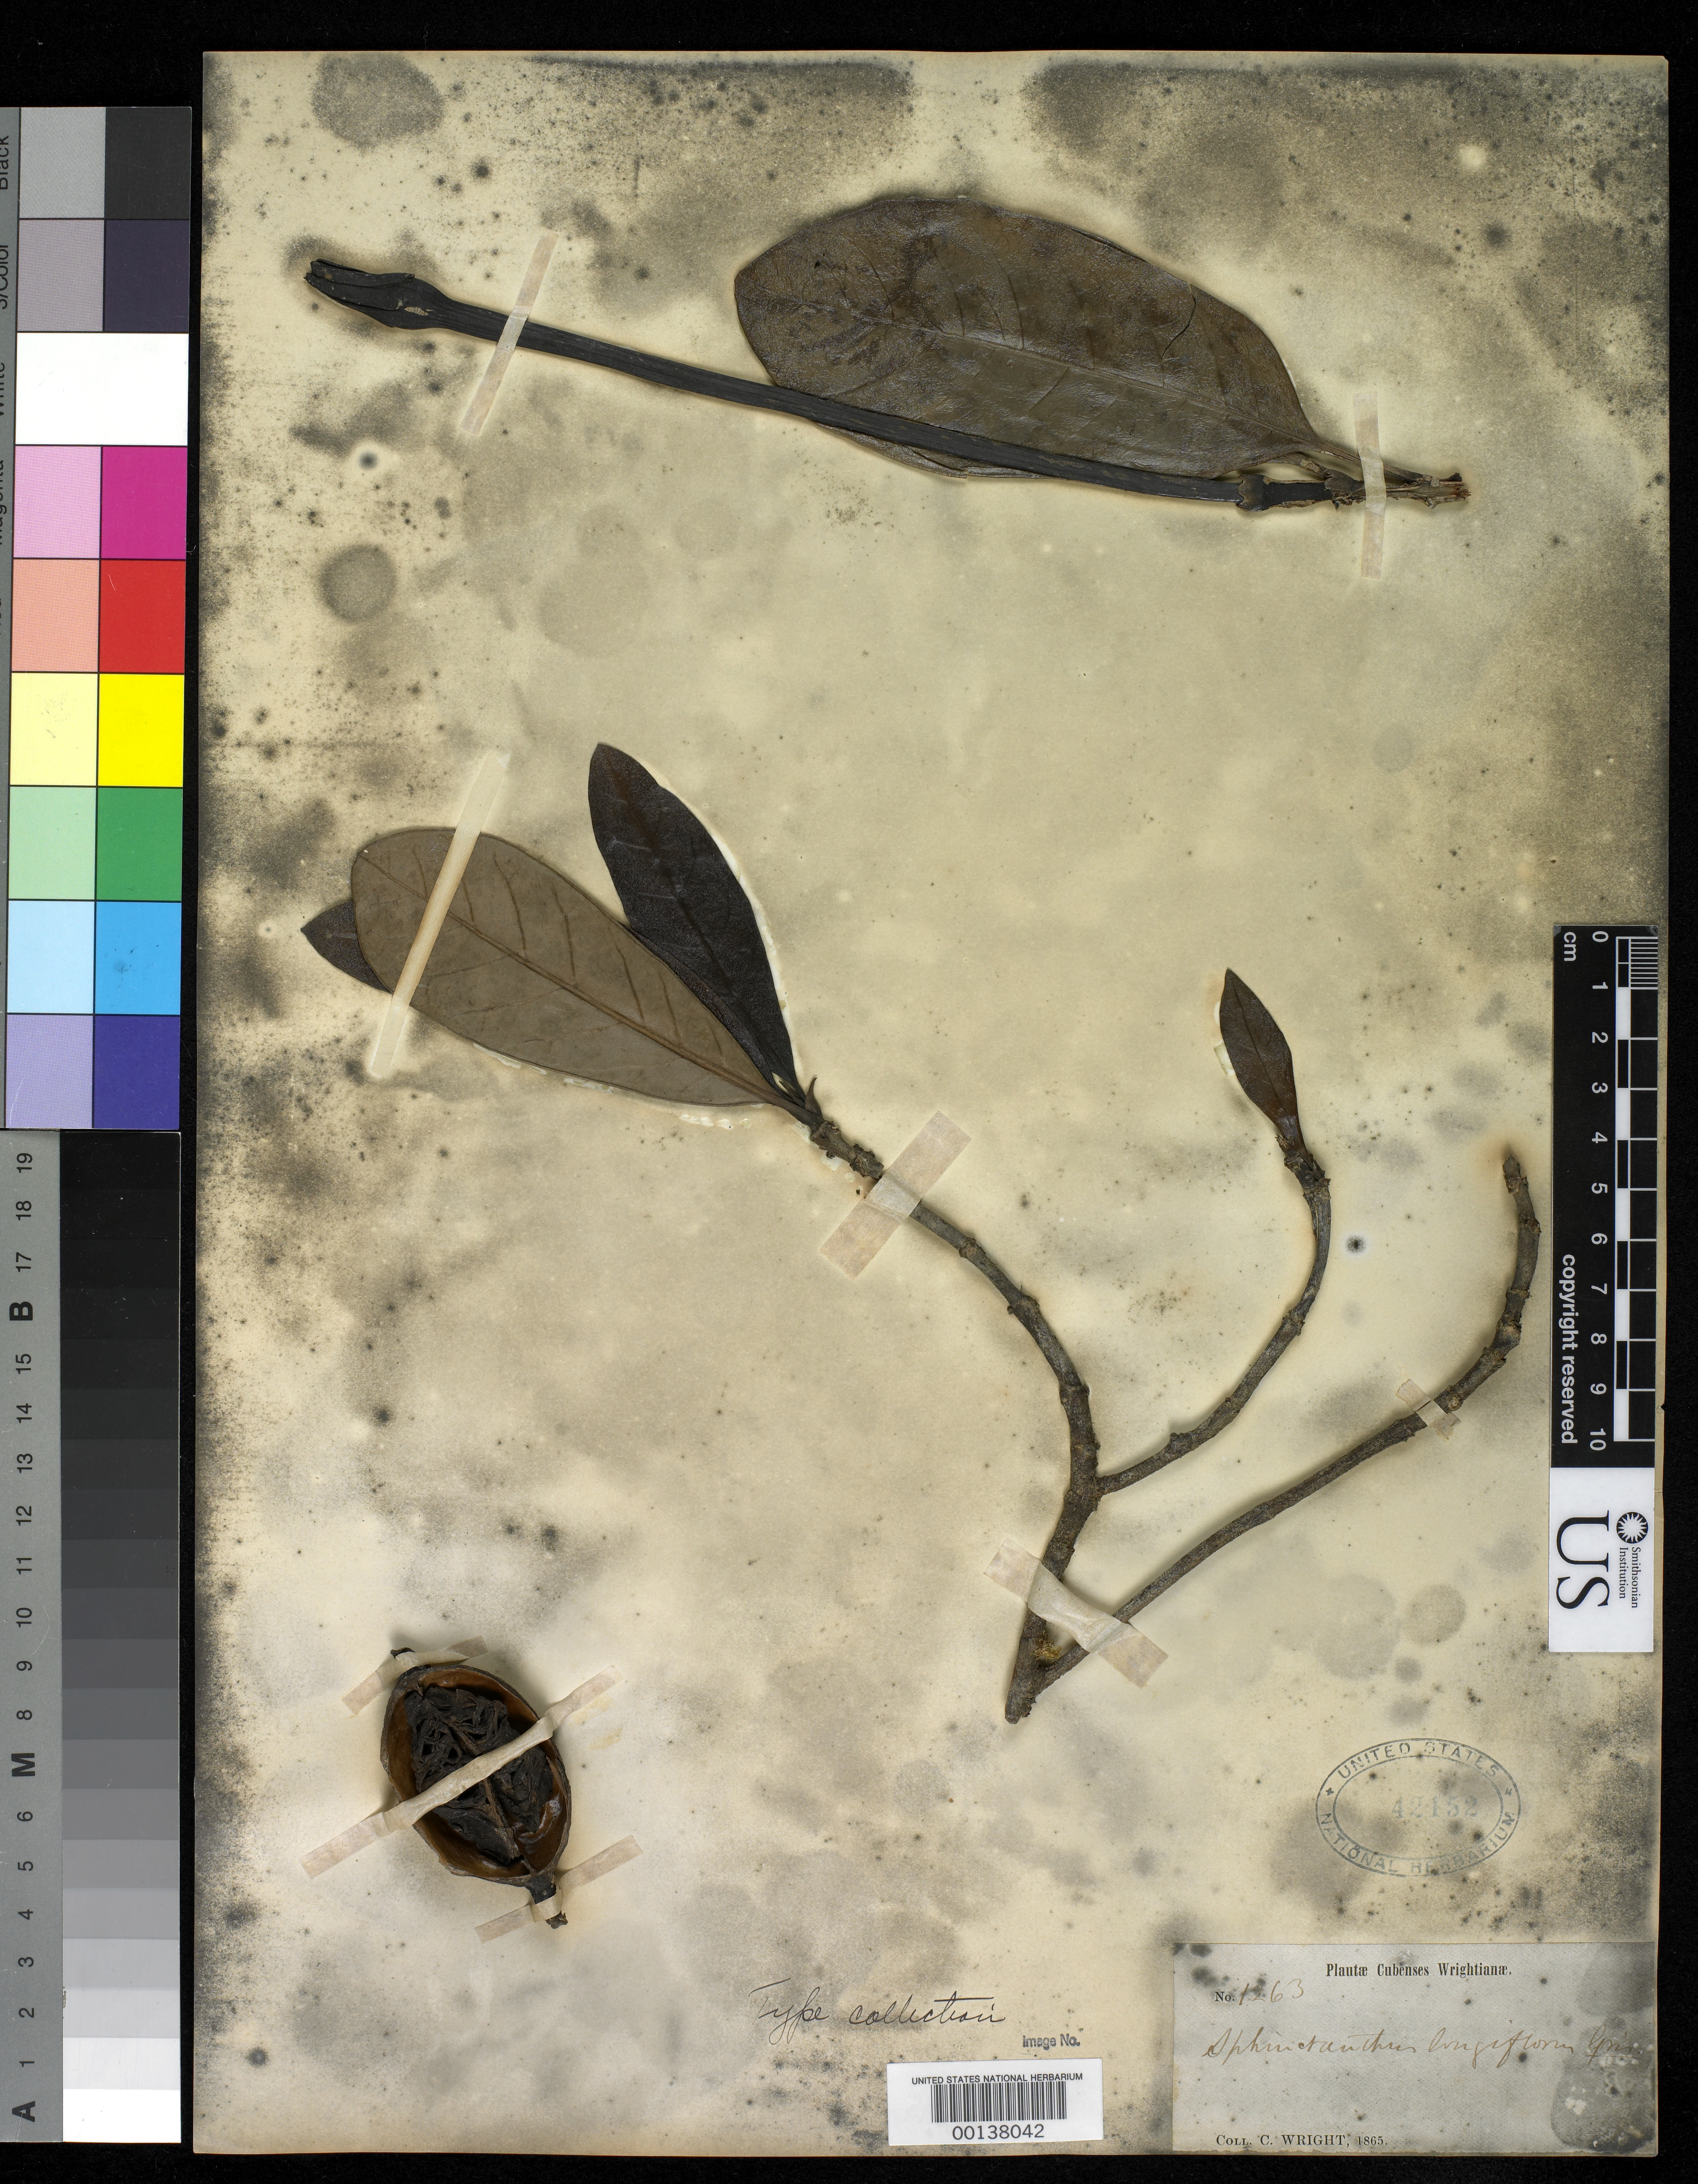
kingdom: Plantae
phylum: Tracheophyta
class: Magnoliopsida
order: Gentianales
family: Rubiaceae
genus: Sphinctanthus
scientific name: Sphinctanthus longiflorus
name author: Griseb.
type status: Type Collection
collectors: C. Wright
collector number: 1263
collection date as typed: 1865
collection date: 1865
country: Cuba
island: Greater Antilles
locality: Monte Verde.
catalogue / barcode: US 42152